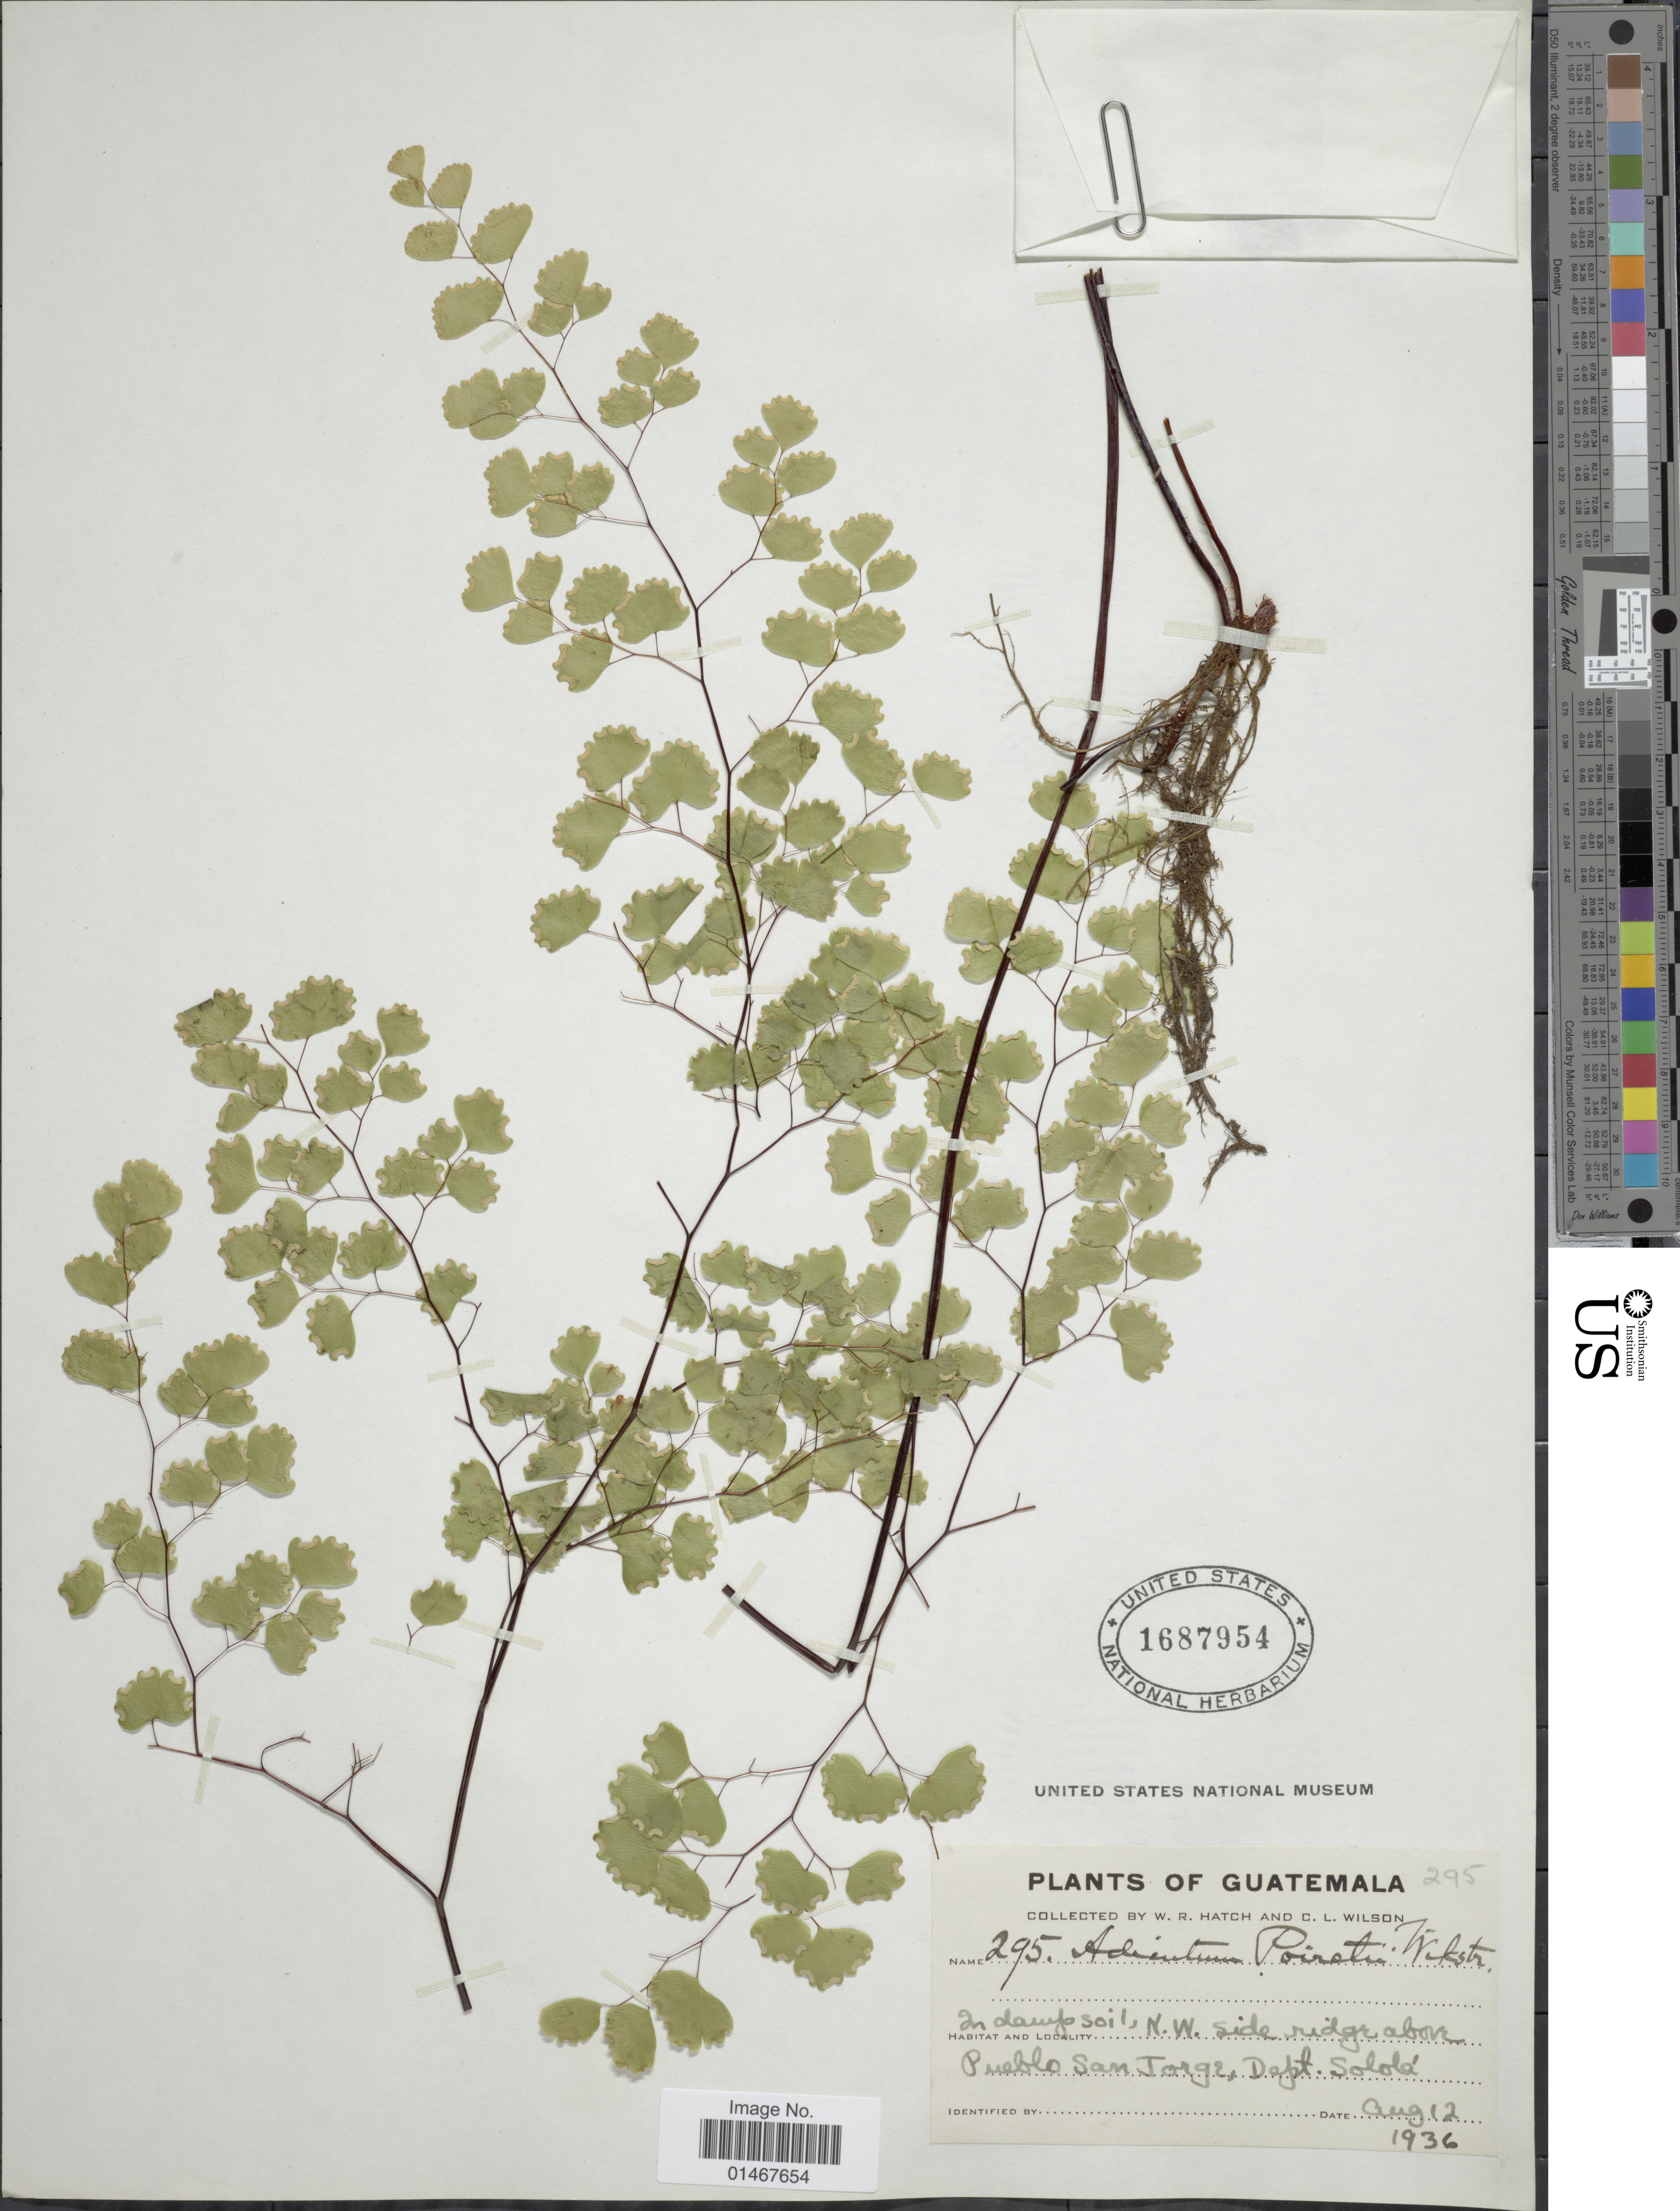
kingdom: Plantae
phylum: Tracheophyta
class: Polypodiopsida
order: Polypodiales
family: Pteridaceae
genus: Adiantum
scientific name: Adiantum poiretii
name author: Wikstr.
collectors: W. Hatch & C. L. Wilson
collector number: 295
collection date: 1936-08-12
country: Guatemala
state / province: Sololá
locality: N.W. side ridge above Pueblo San Jorge, Dept. Sololá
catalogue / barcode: US 1687954